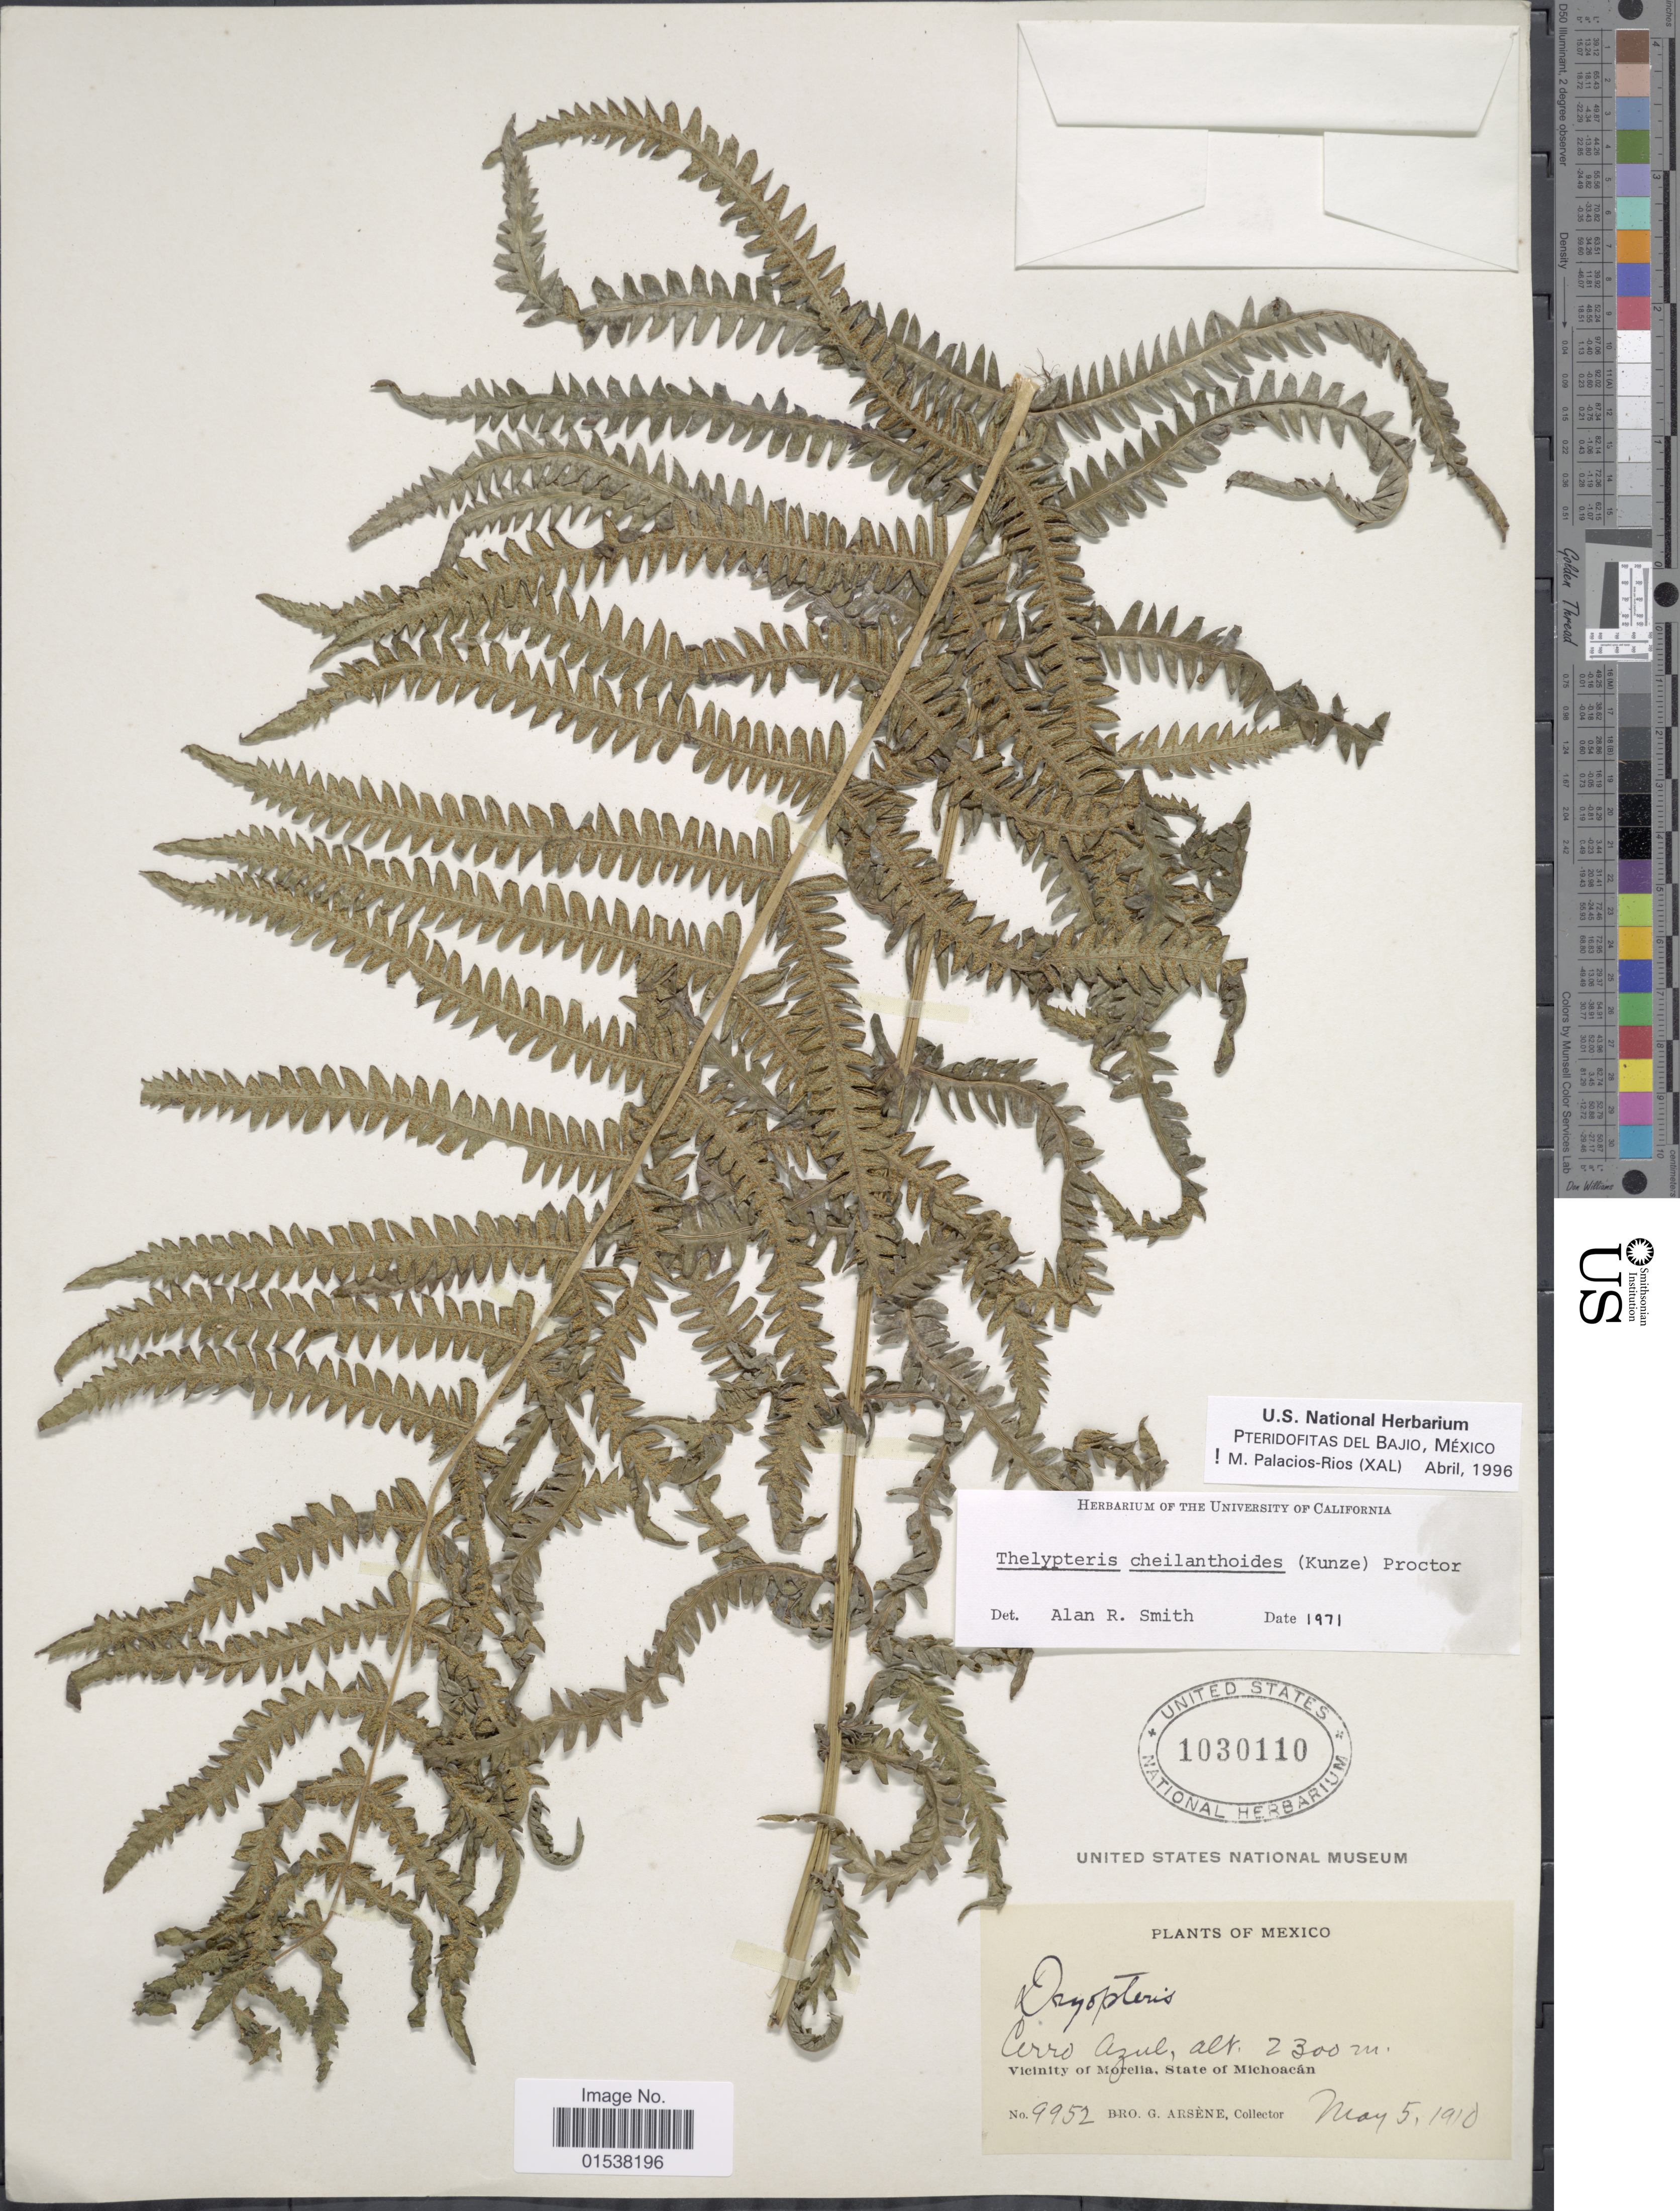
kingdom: Plantae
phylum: Tracheophyta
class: Polypodiopsida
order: Polypodiales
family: Thelypteridaceae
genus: Amauropelta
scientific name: Amauropelta cheilanthoides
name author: (Kunze) Á. Löve & D. Löve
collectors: Bro. G. Arsène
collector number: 9952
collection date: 1910-05-05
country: Mexico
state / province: Michoacán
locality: Cerro Azul, Vicinity of Morelia, State of Michoacan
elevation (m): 2300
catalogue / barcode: US 1030110